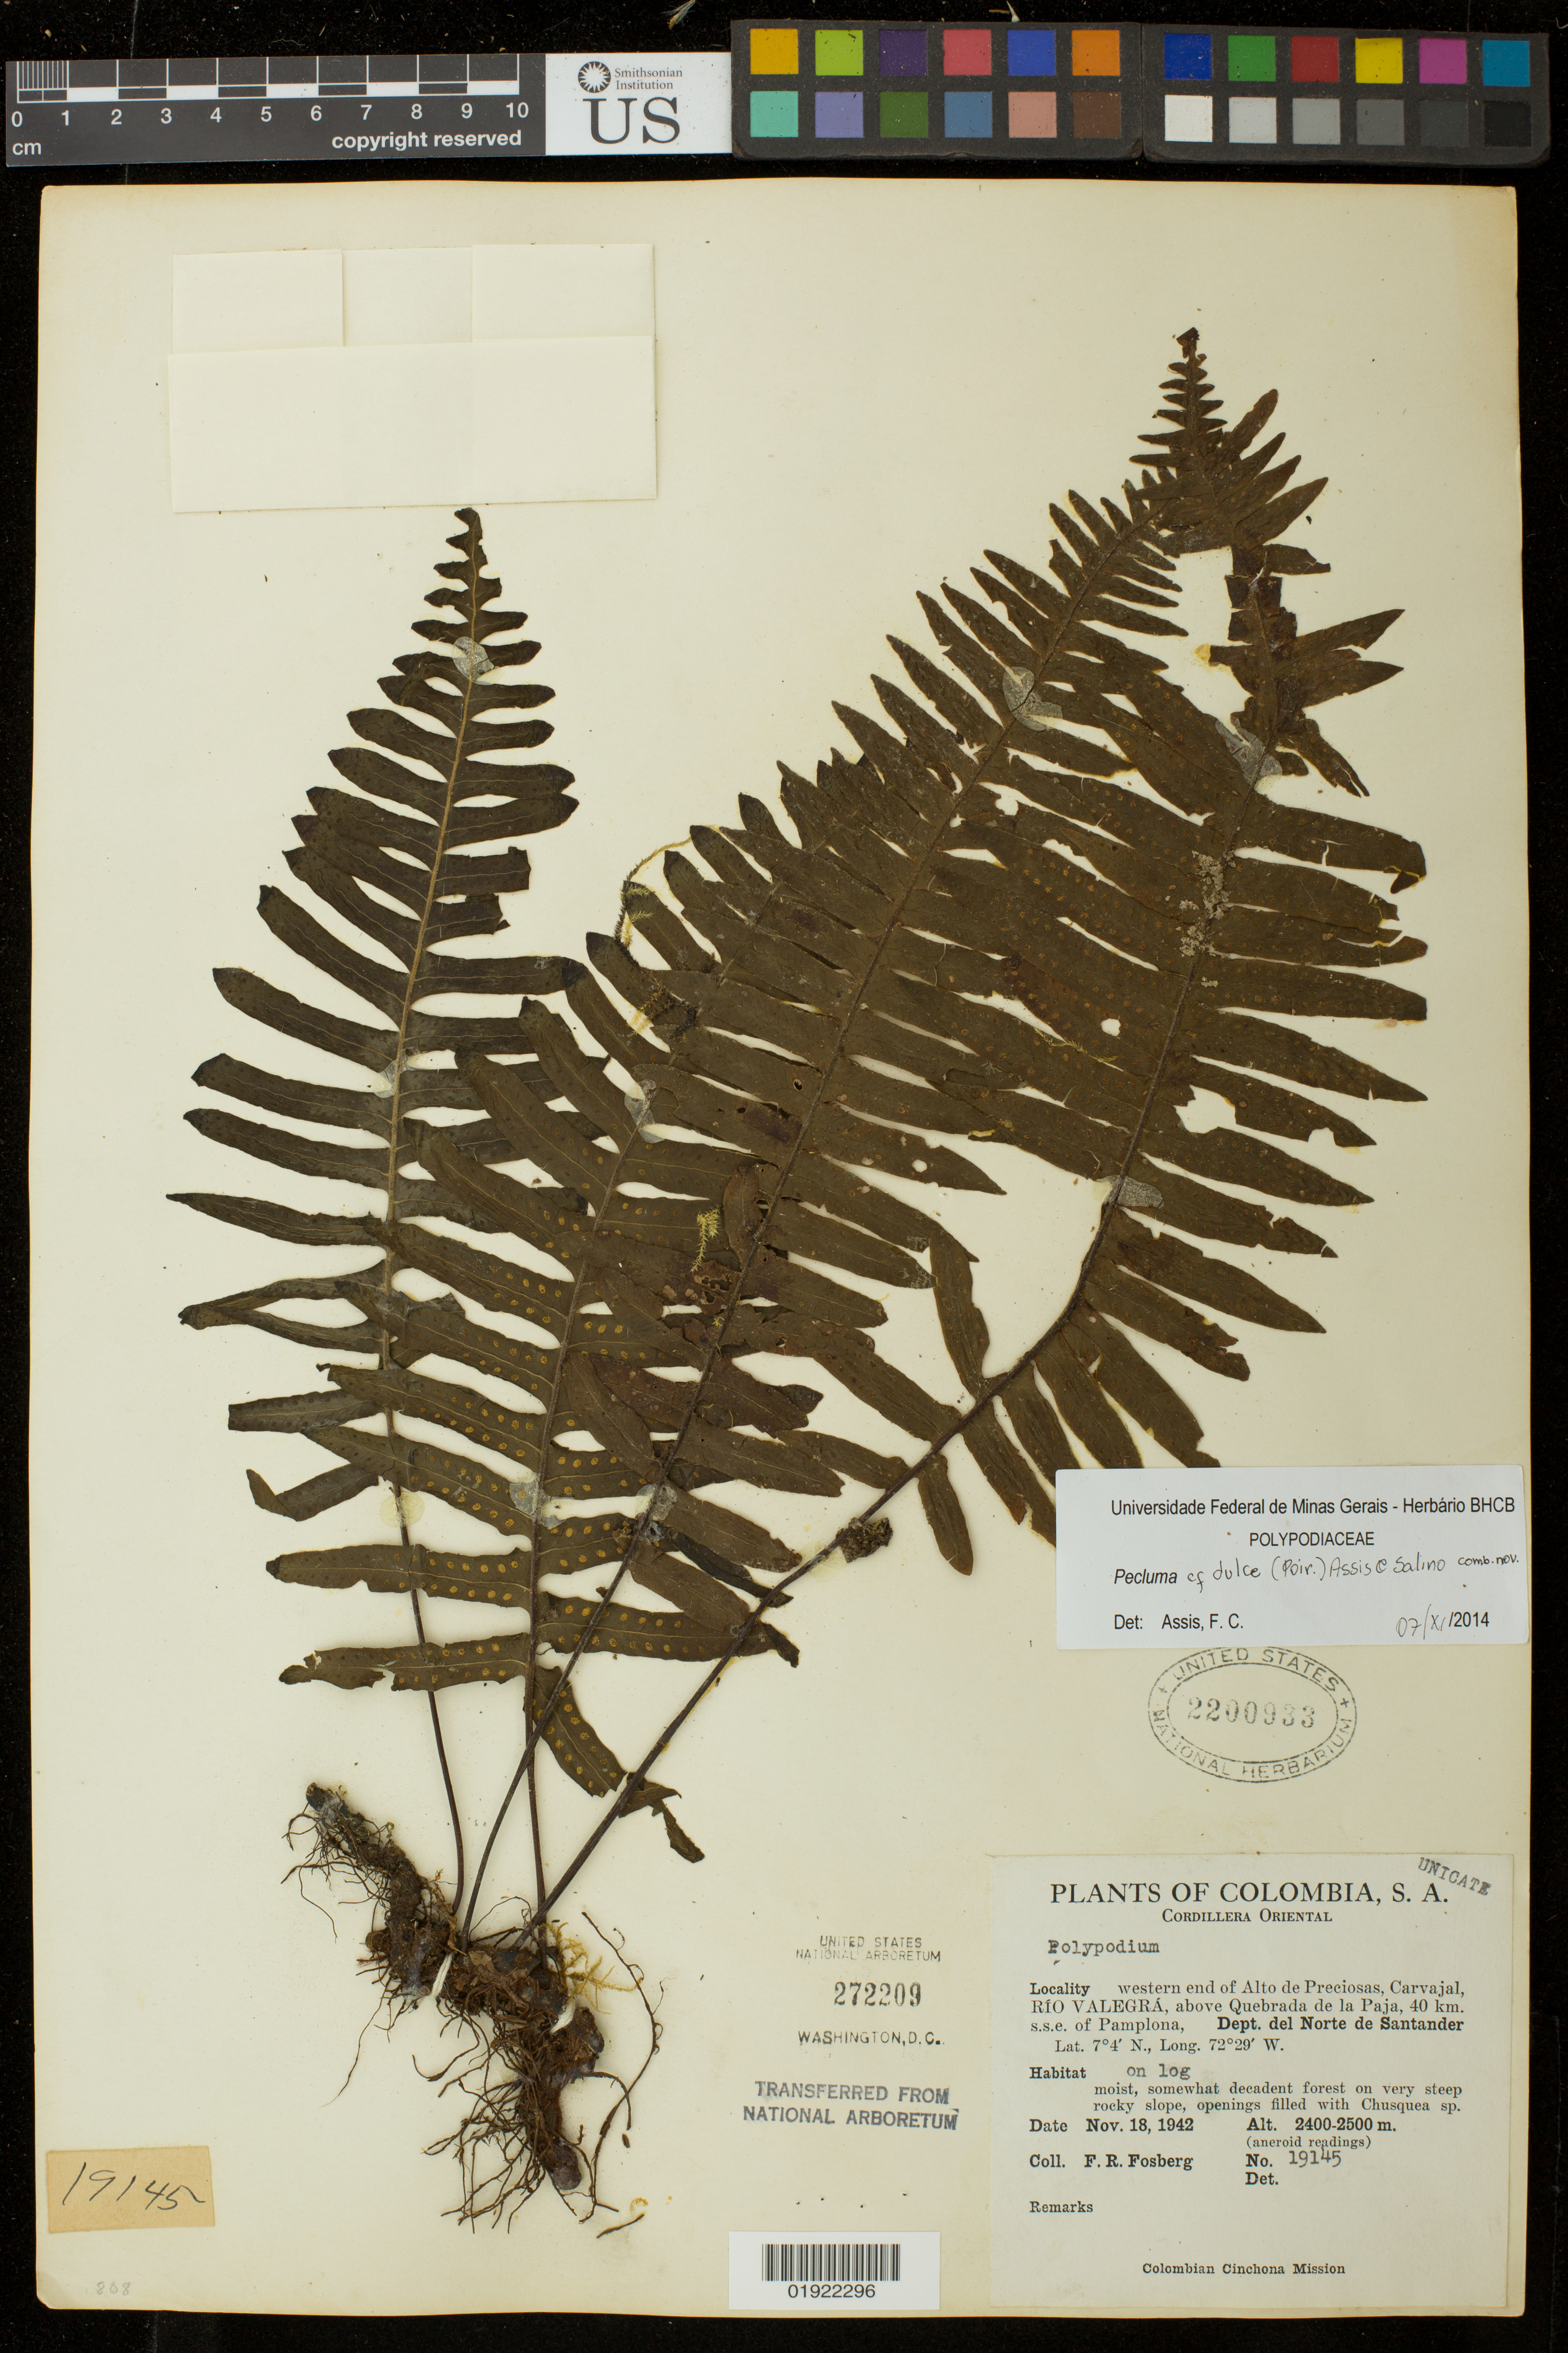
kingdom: Plantae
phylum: Tracheophyta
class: Polypodiopsida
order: Polypodiales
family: Polypodiaceae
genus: Pecluma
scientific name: Pecluma dulcis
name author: (Poir.) F.C. Assis & Salino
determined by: Assis, F. C.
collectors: F. R. Fosberg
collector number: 19145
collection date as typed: Nov. 18, 1942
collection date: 1942-11-18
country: Colombia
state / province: Norte de Santander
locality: western end of Alto de Preciosas, Carvajal, Rio Valegra, above Quebrada de la Paja, 40 km. s.s.e. of Pamplona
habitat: on log, moist, somewhat decadent forest on very steep rocky slope, openings filled with Chusquea sp.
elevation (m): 2400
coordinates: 7 04 0 N, 72 29 0 W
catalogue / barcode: US 272209